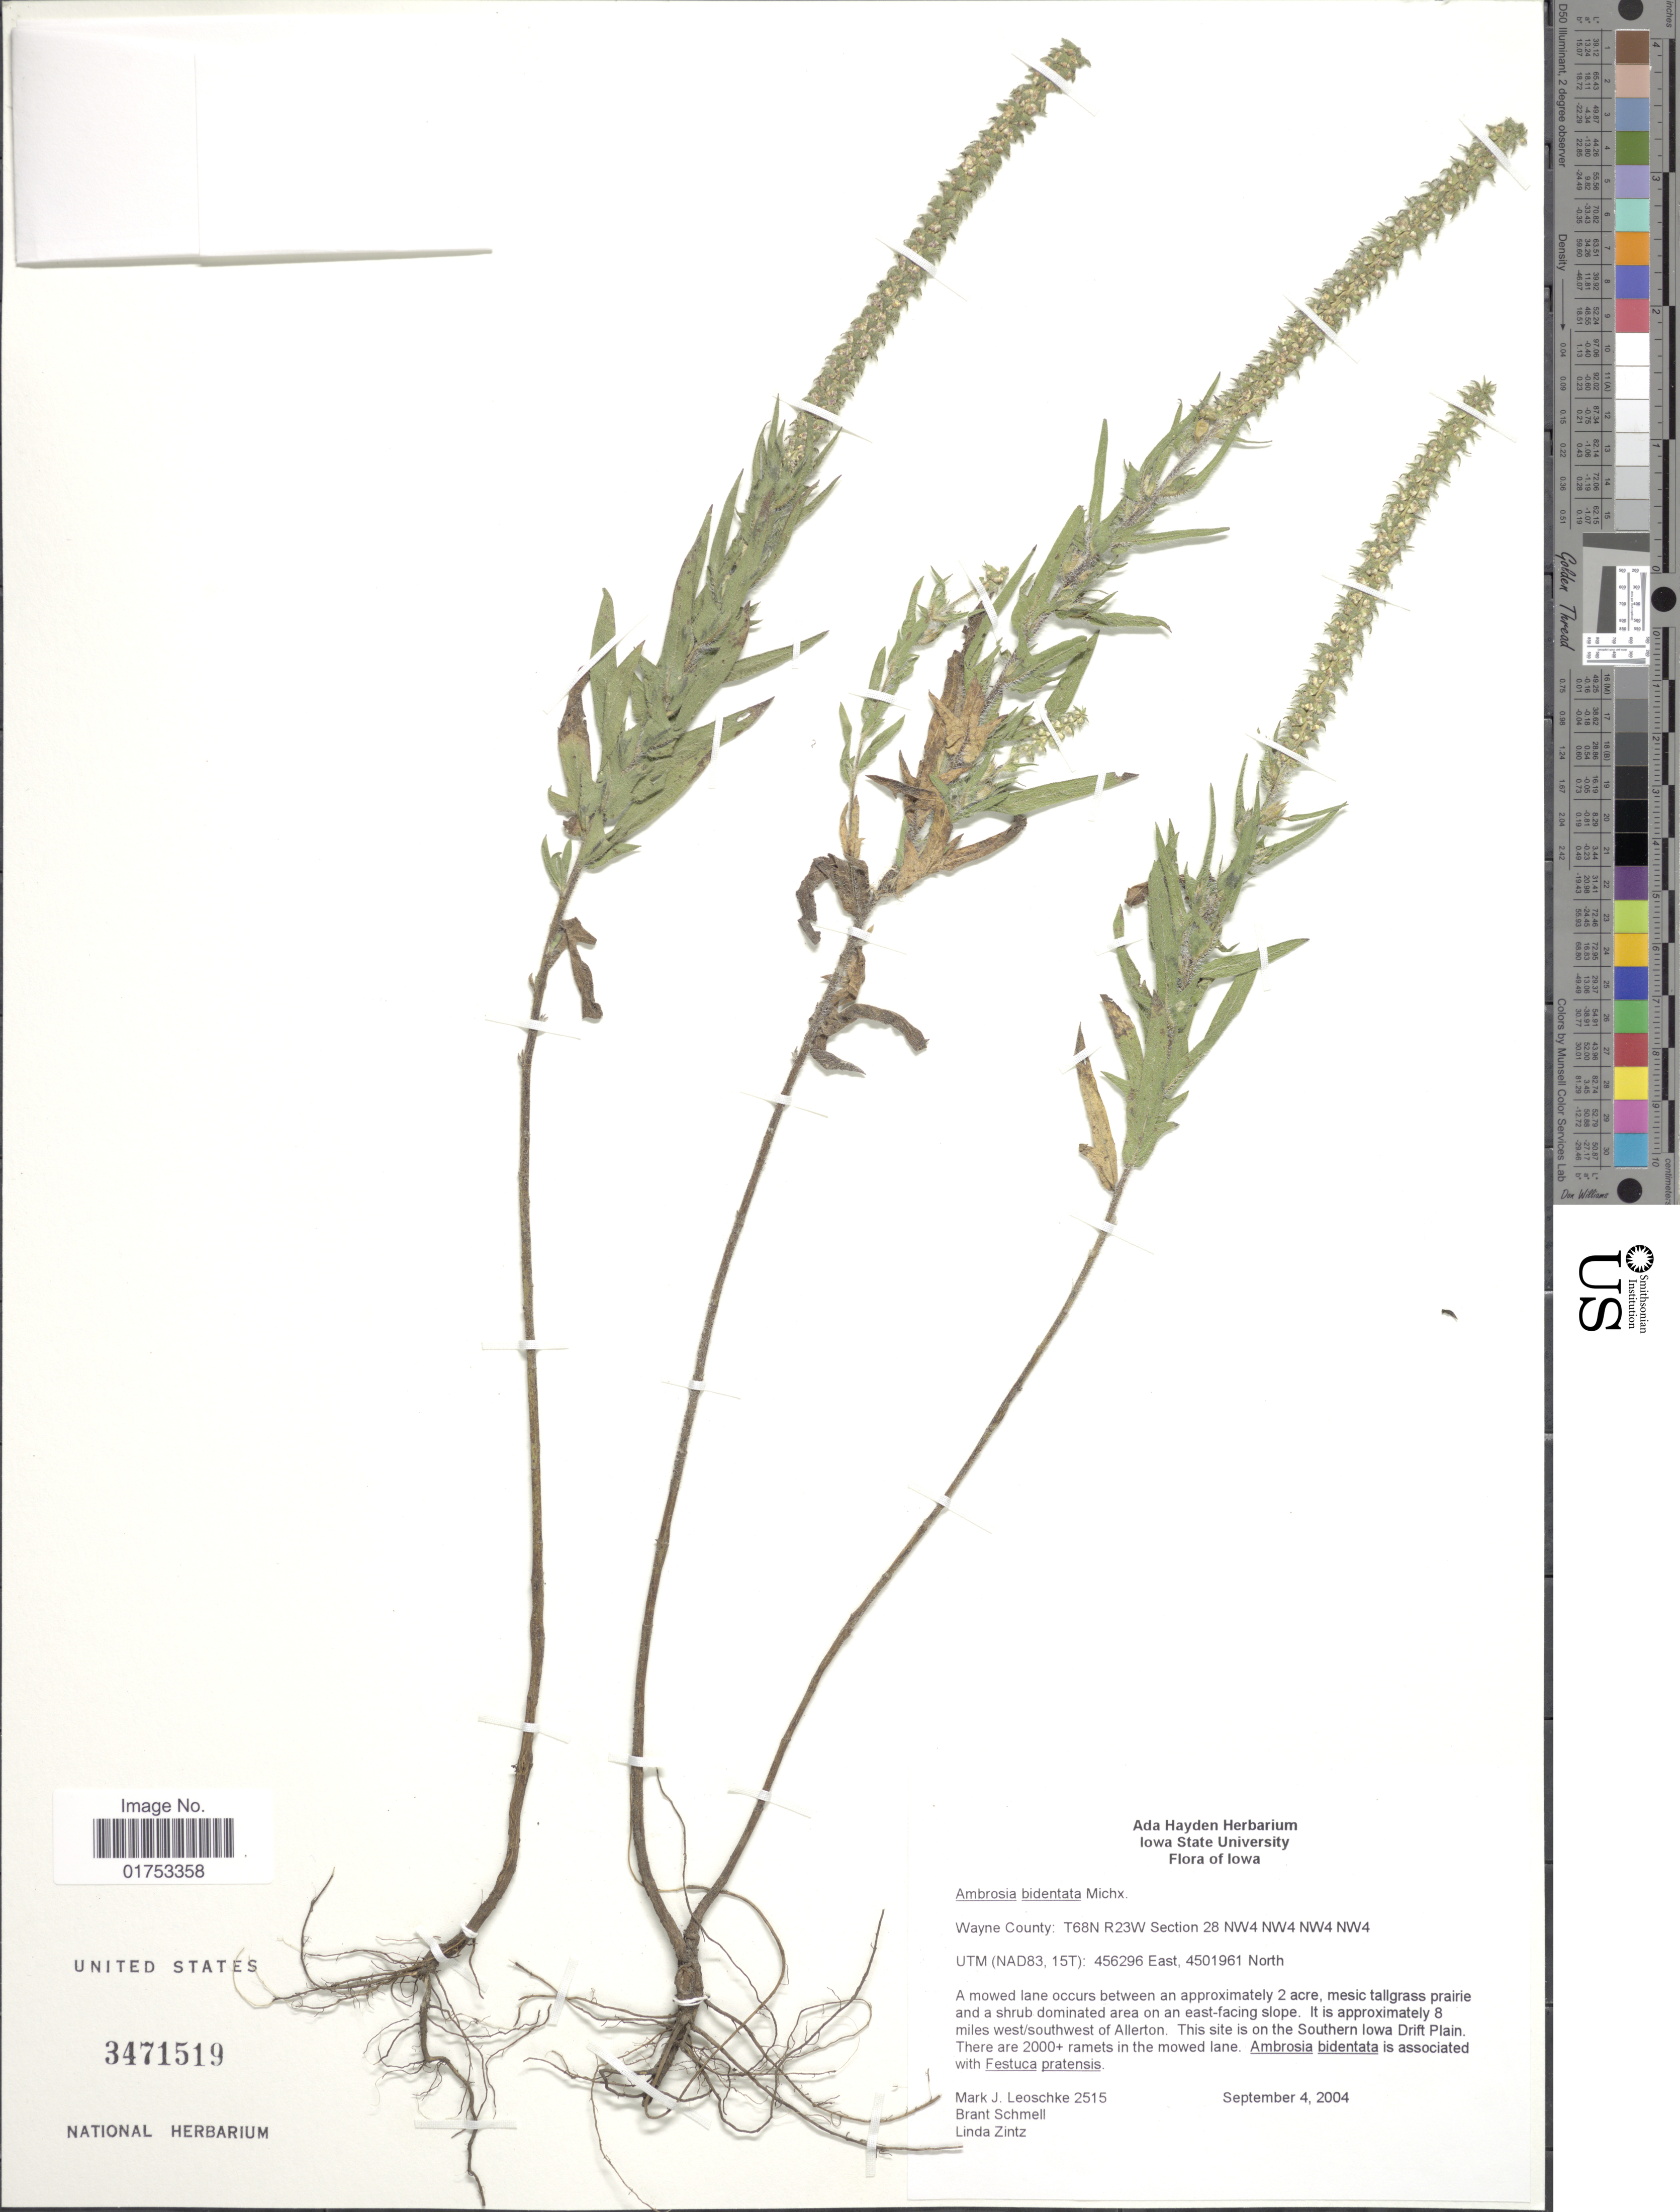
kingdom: Plantae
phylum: Tracheophyta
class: Magnoliopsida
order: Asterales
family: Asteraceae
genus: Ambrosia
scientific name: Ambrosia bidentata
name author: Michx.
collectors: M. J. Leoschke, B. Schmell & L. Zintz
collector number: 2515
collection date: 2004-09-04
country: United States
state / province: Iowa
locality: Wayne County, T68N, R23W, Section 28, NW4, NW4, NW4, NW4, 8 miles west/ southwest of Allerton, Southern Iowa Drift Plain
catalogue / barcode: US 3471519